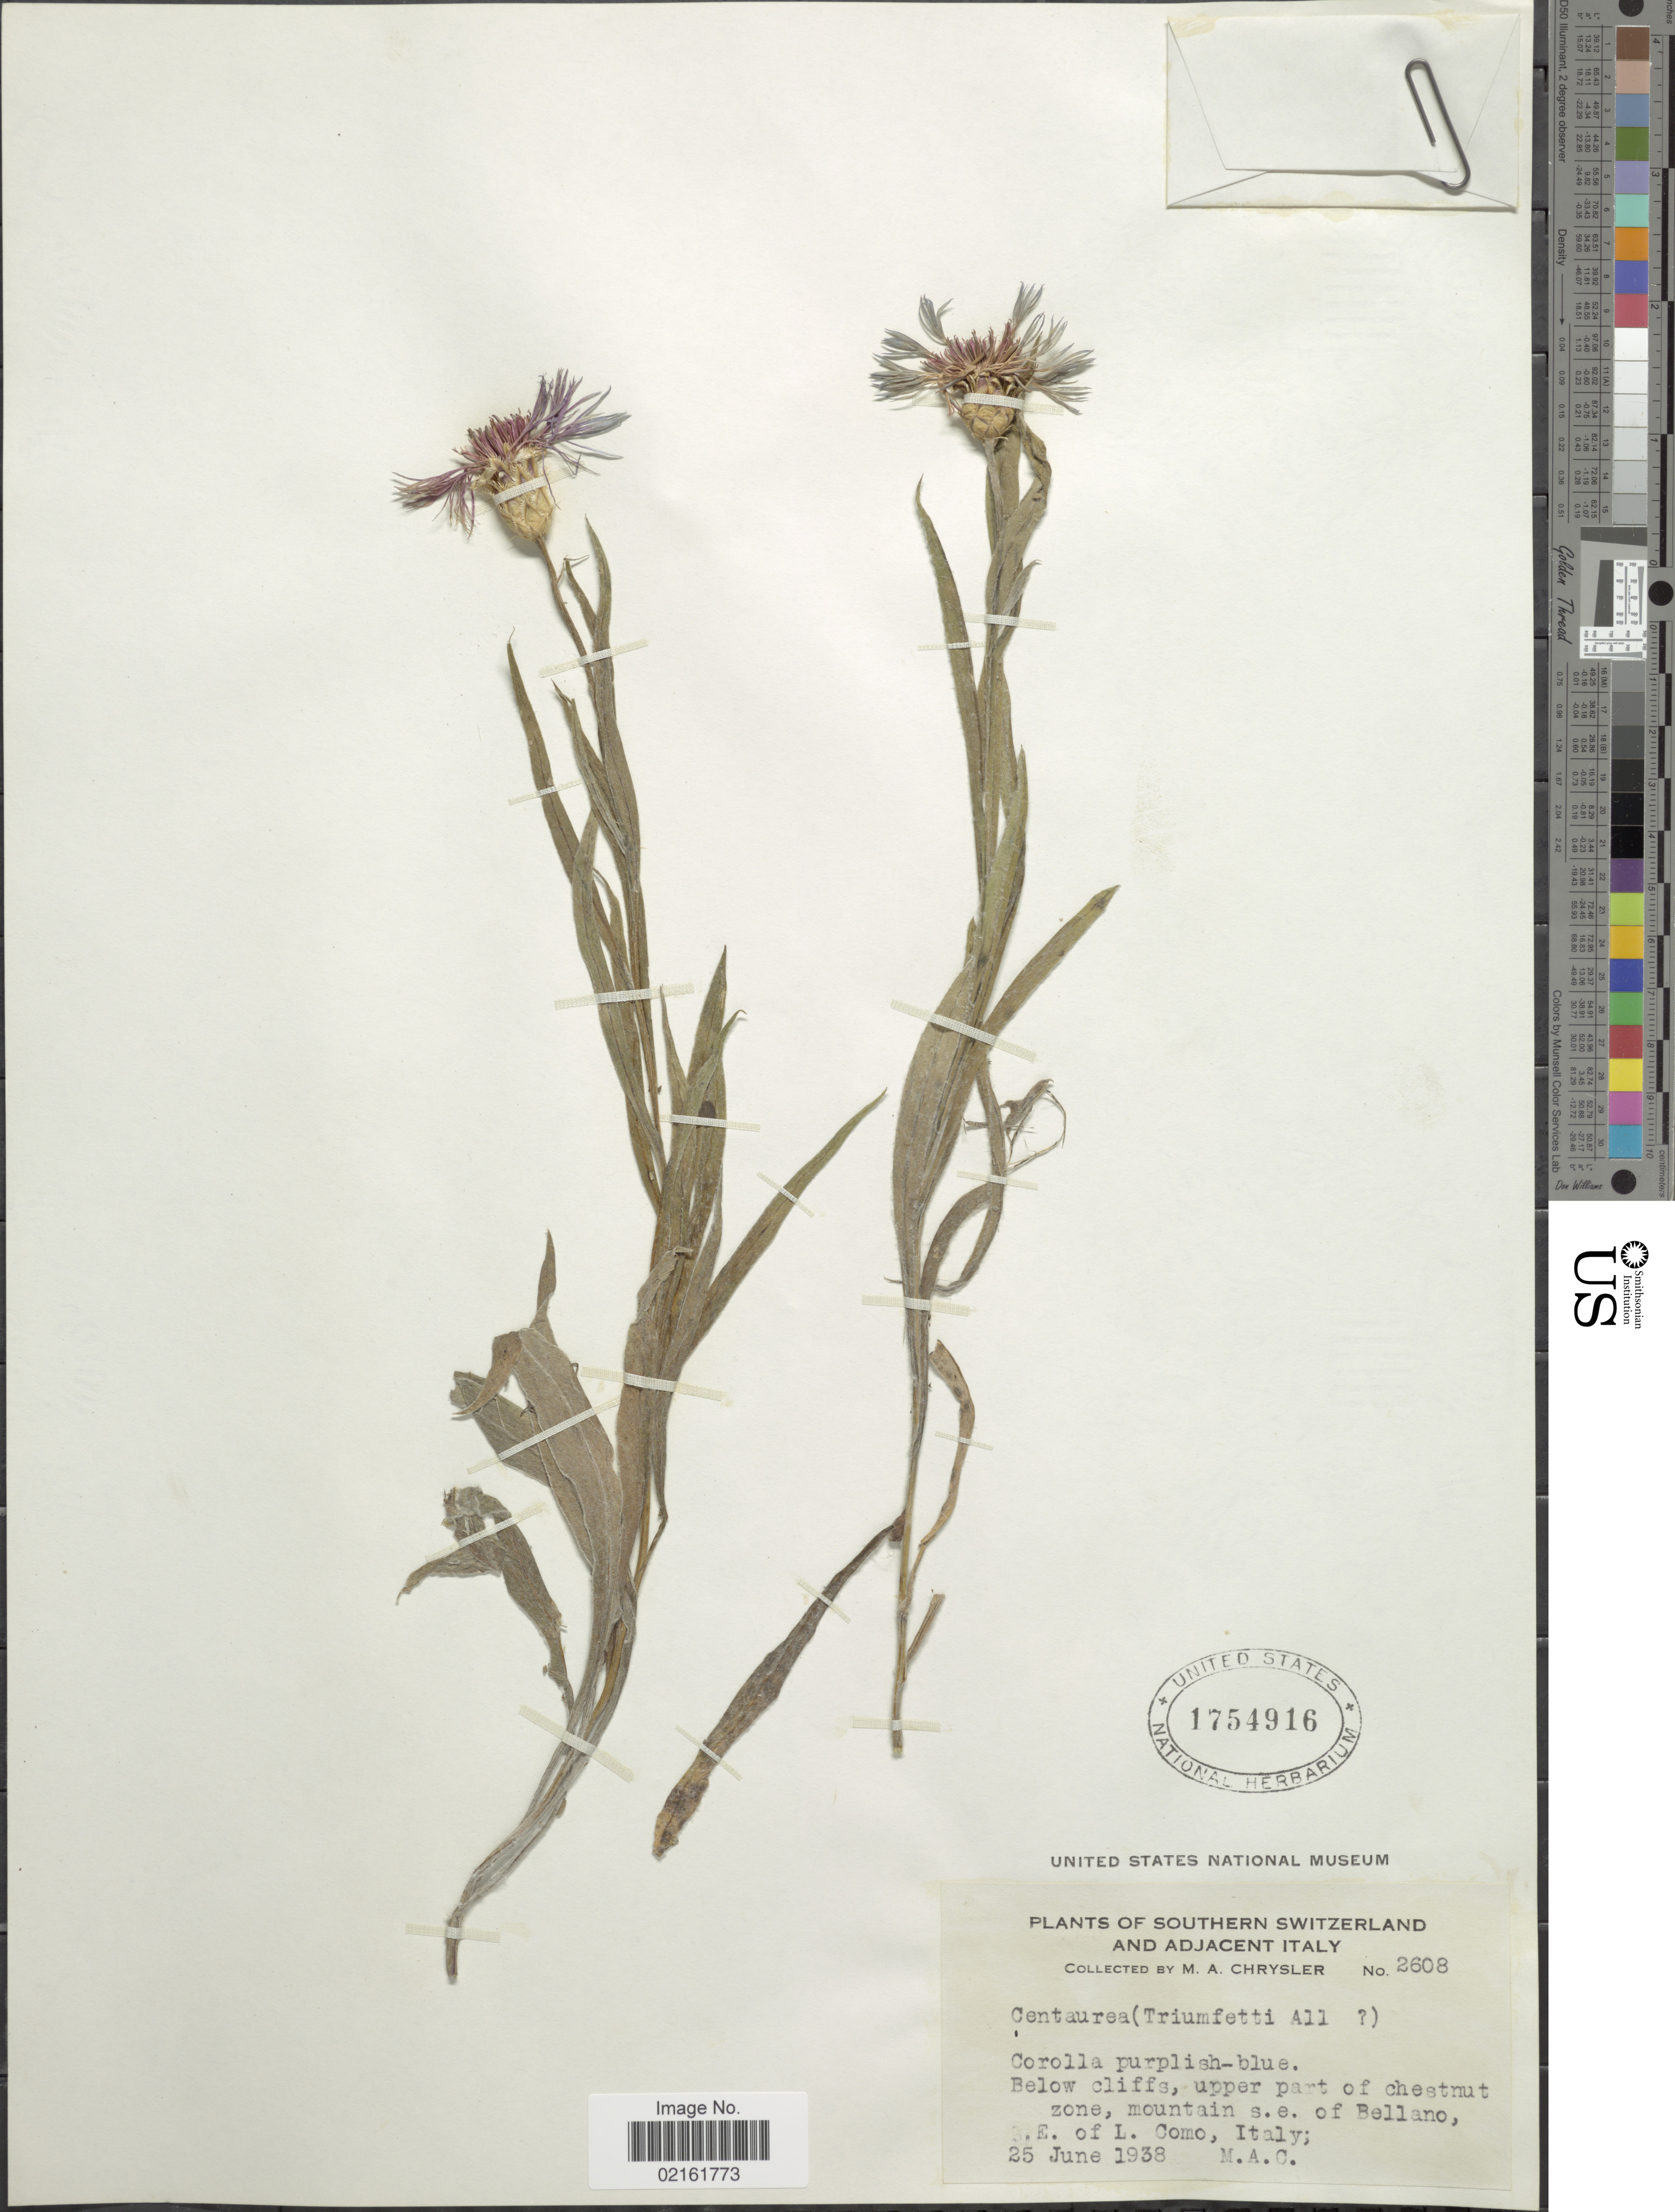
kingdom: Plantae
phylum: Tracheophyta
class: Magnoliopsida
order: Asterales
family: Asteraceae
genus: Centaurea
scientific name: Centaurea triumfetti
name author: All.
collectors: M. A. Chrysler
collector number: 2608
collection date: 1938-06-25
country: Italy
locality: Adjacent Italy, Below cliffs, upper part of chestnut zone, mountain s.e. of Bellano, S.E. of L. Como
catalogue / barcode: US 1754916